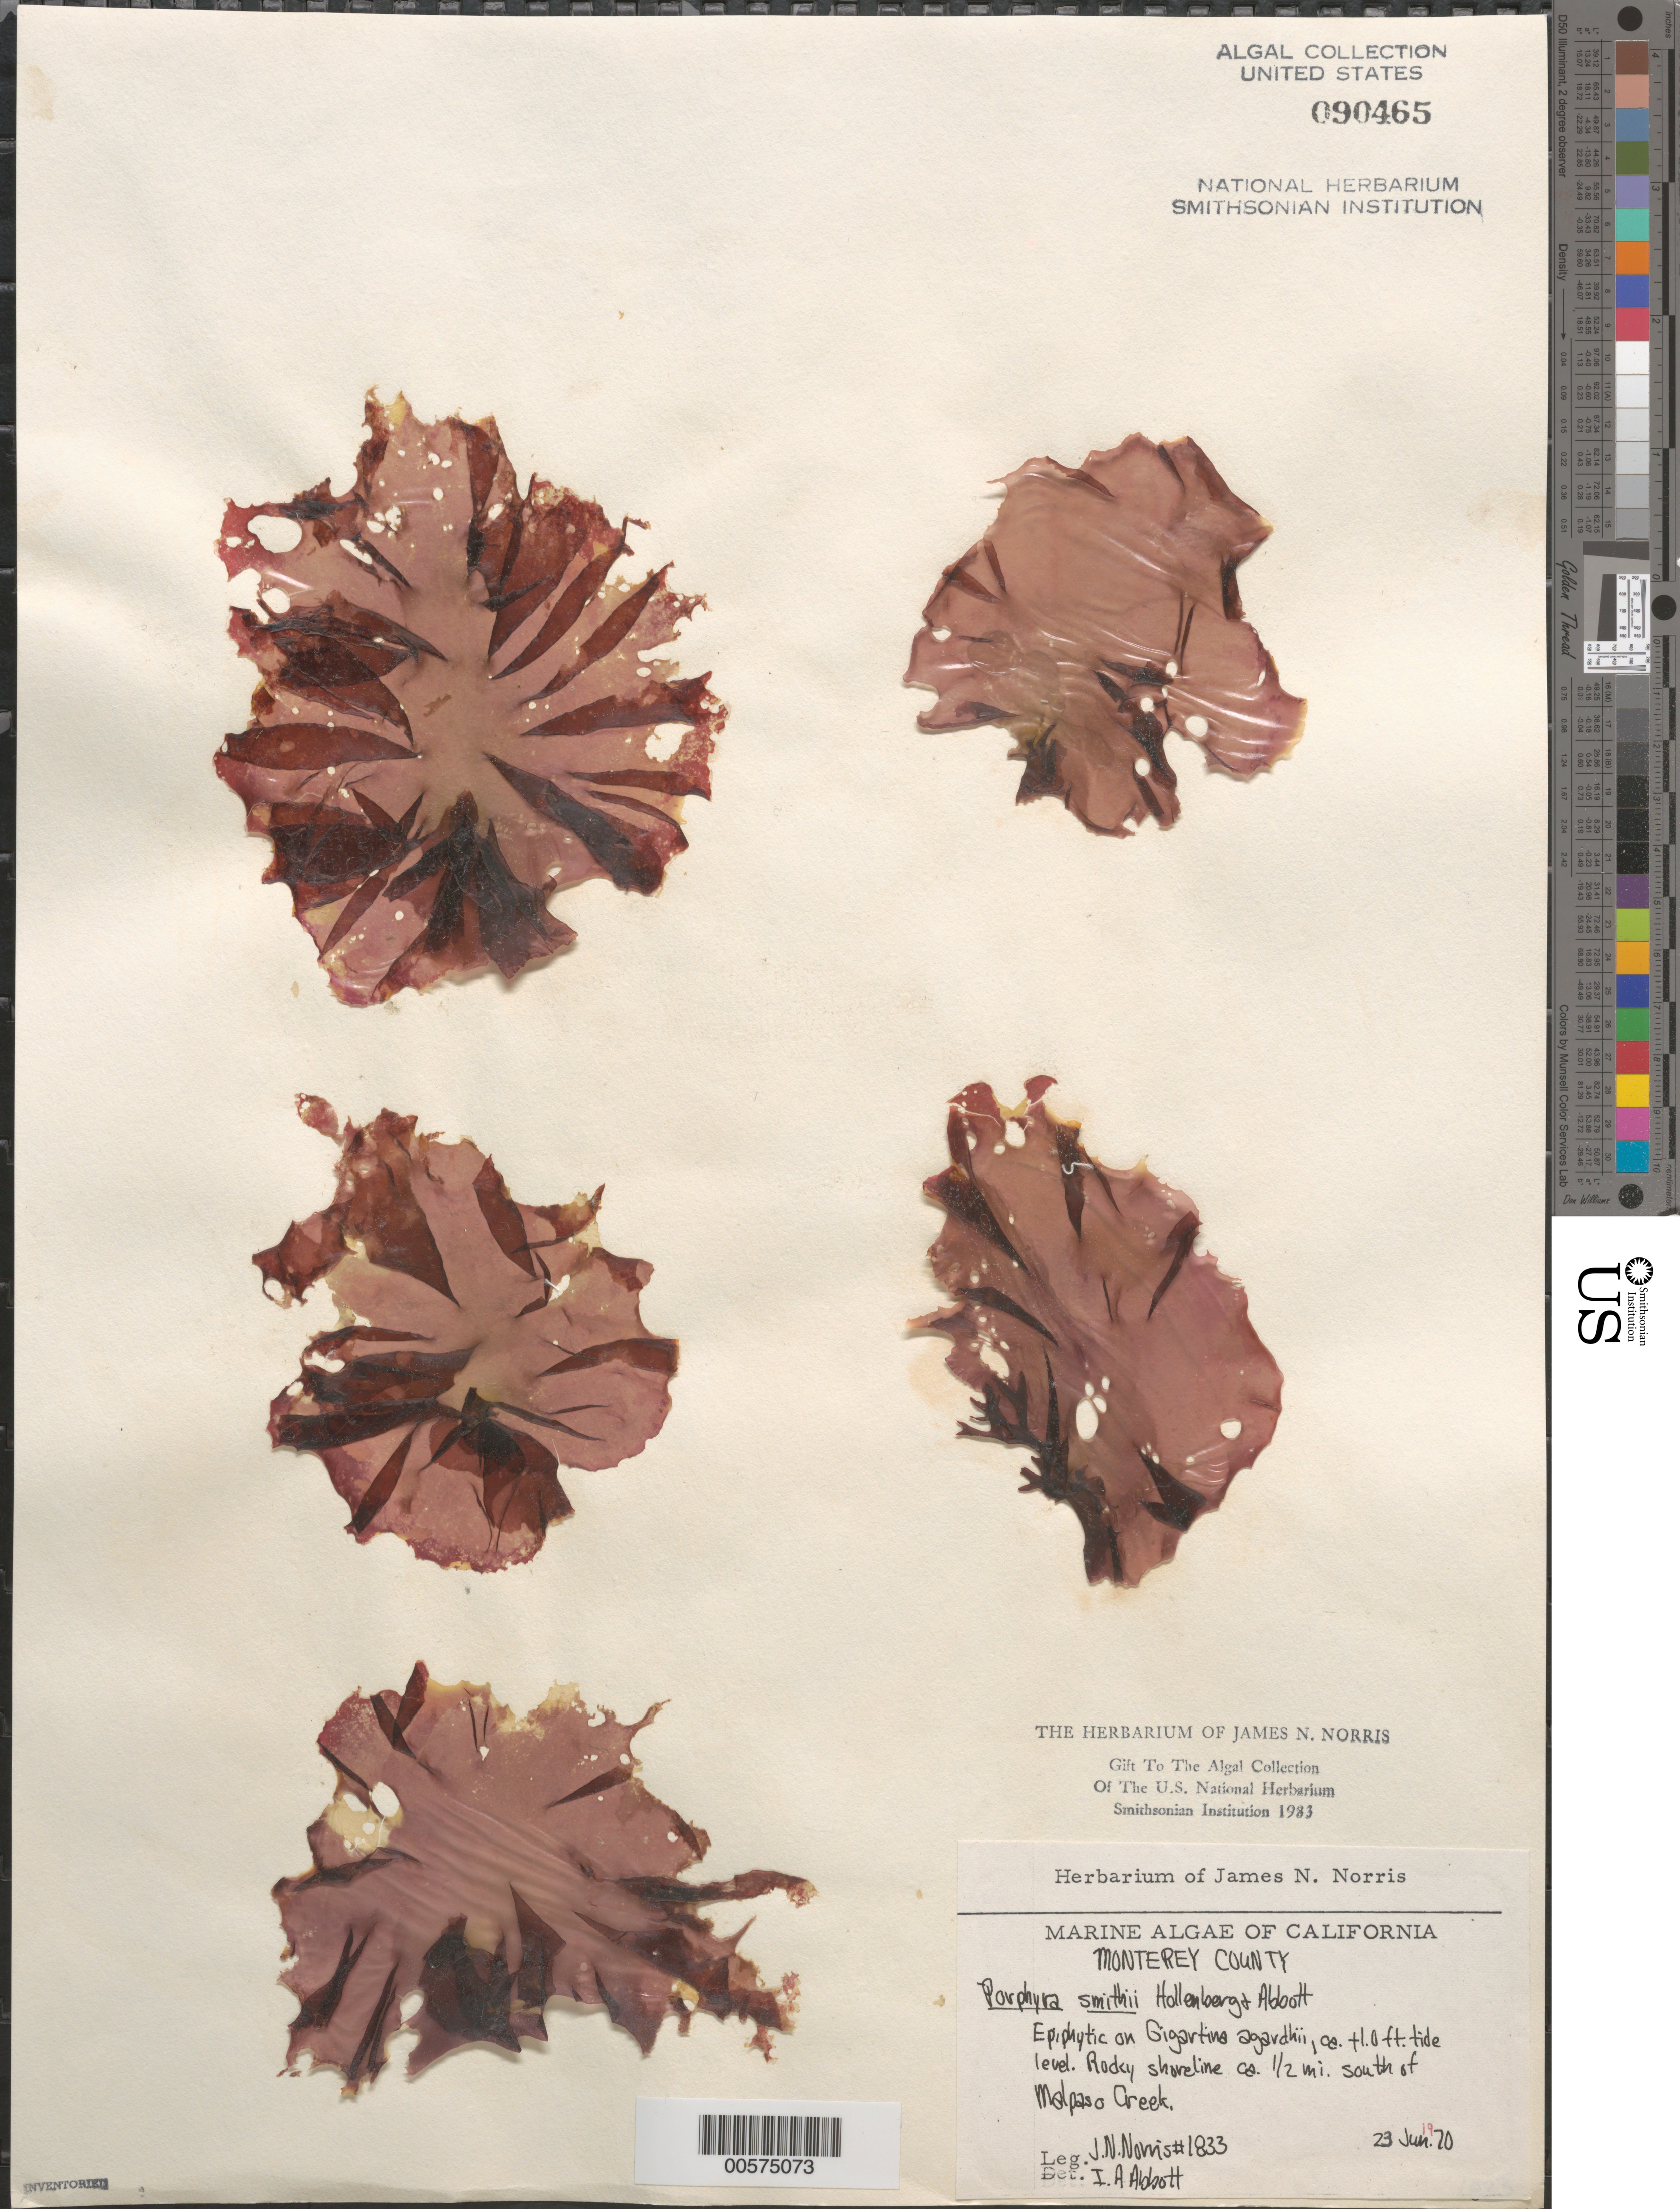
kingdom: Plantae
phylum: Rhodophyta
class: Bangiophyceae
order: Bangiales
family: Bangiaceae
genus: Pyropia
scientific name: Pyropia smithii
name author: (Hollenb. & I.A. Abbott) S.C. Lindstrom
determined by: Algae name updating Project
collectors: J. N. Norris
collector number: JN-1833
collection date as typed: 23 Jun 1970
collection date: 1970-06-23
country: United States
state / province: California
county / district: Monterey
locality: Ca. 0.5 mile south of Malpaso Creek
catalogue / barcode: US 90465